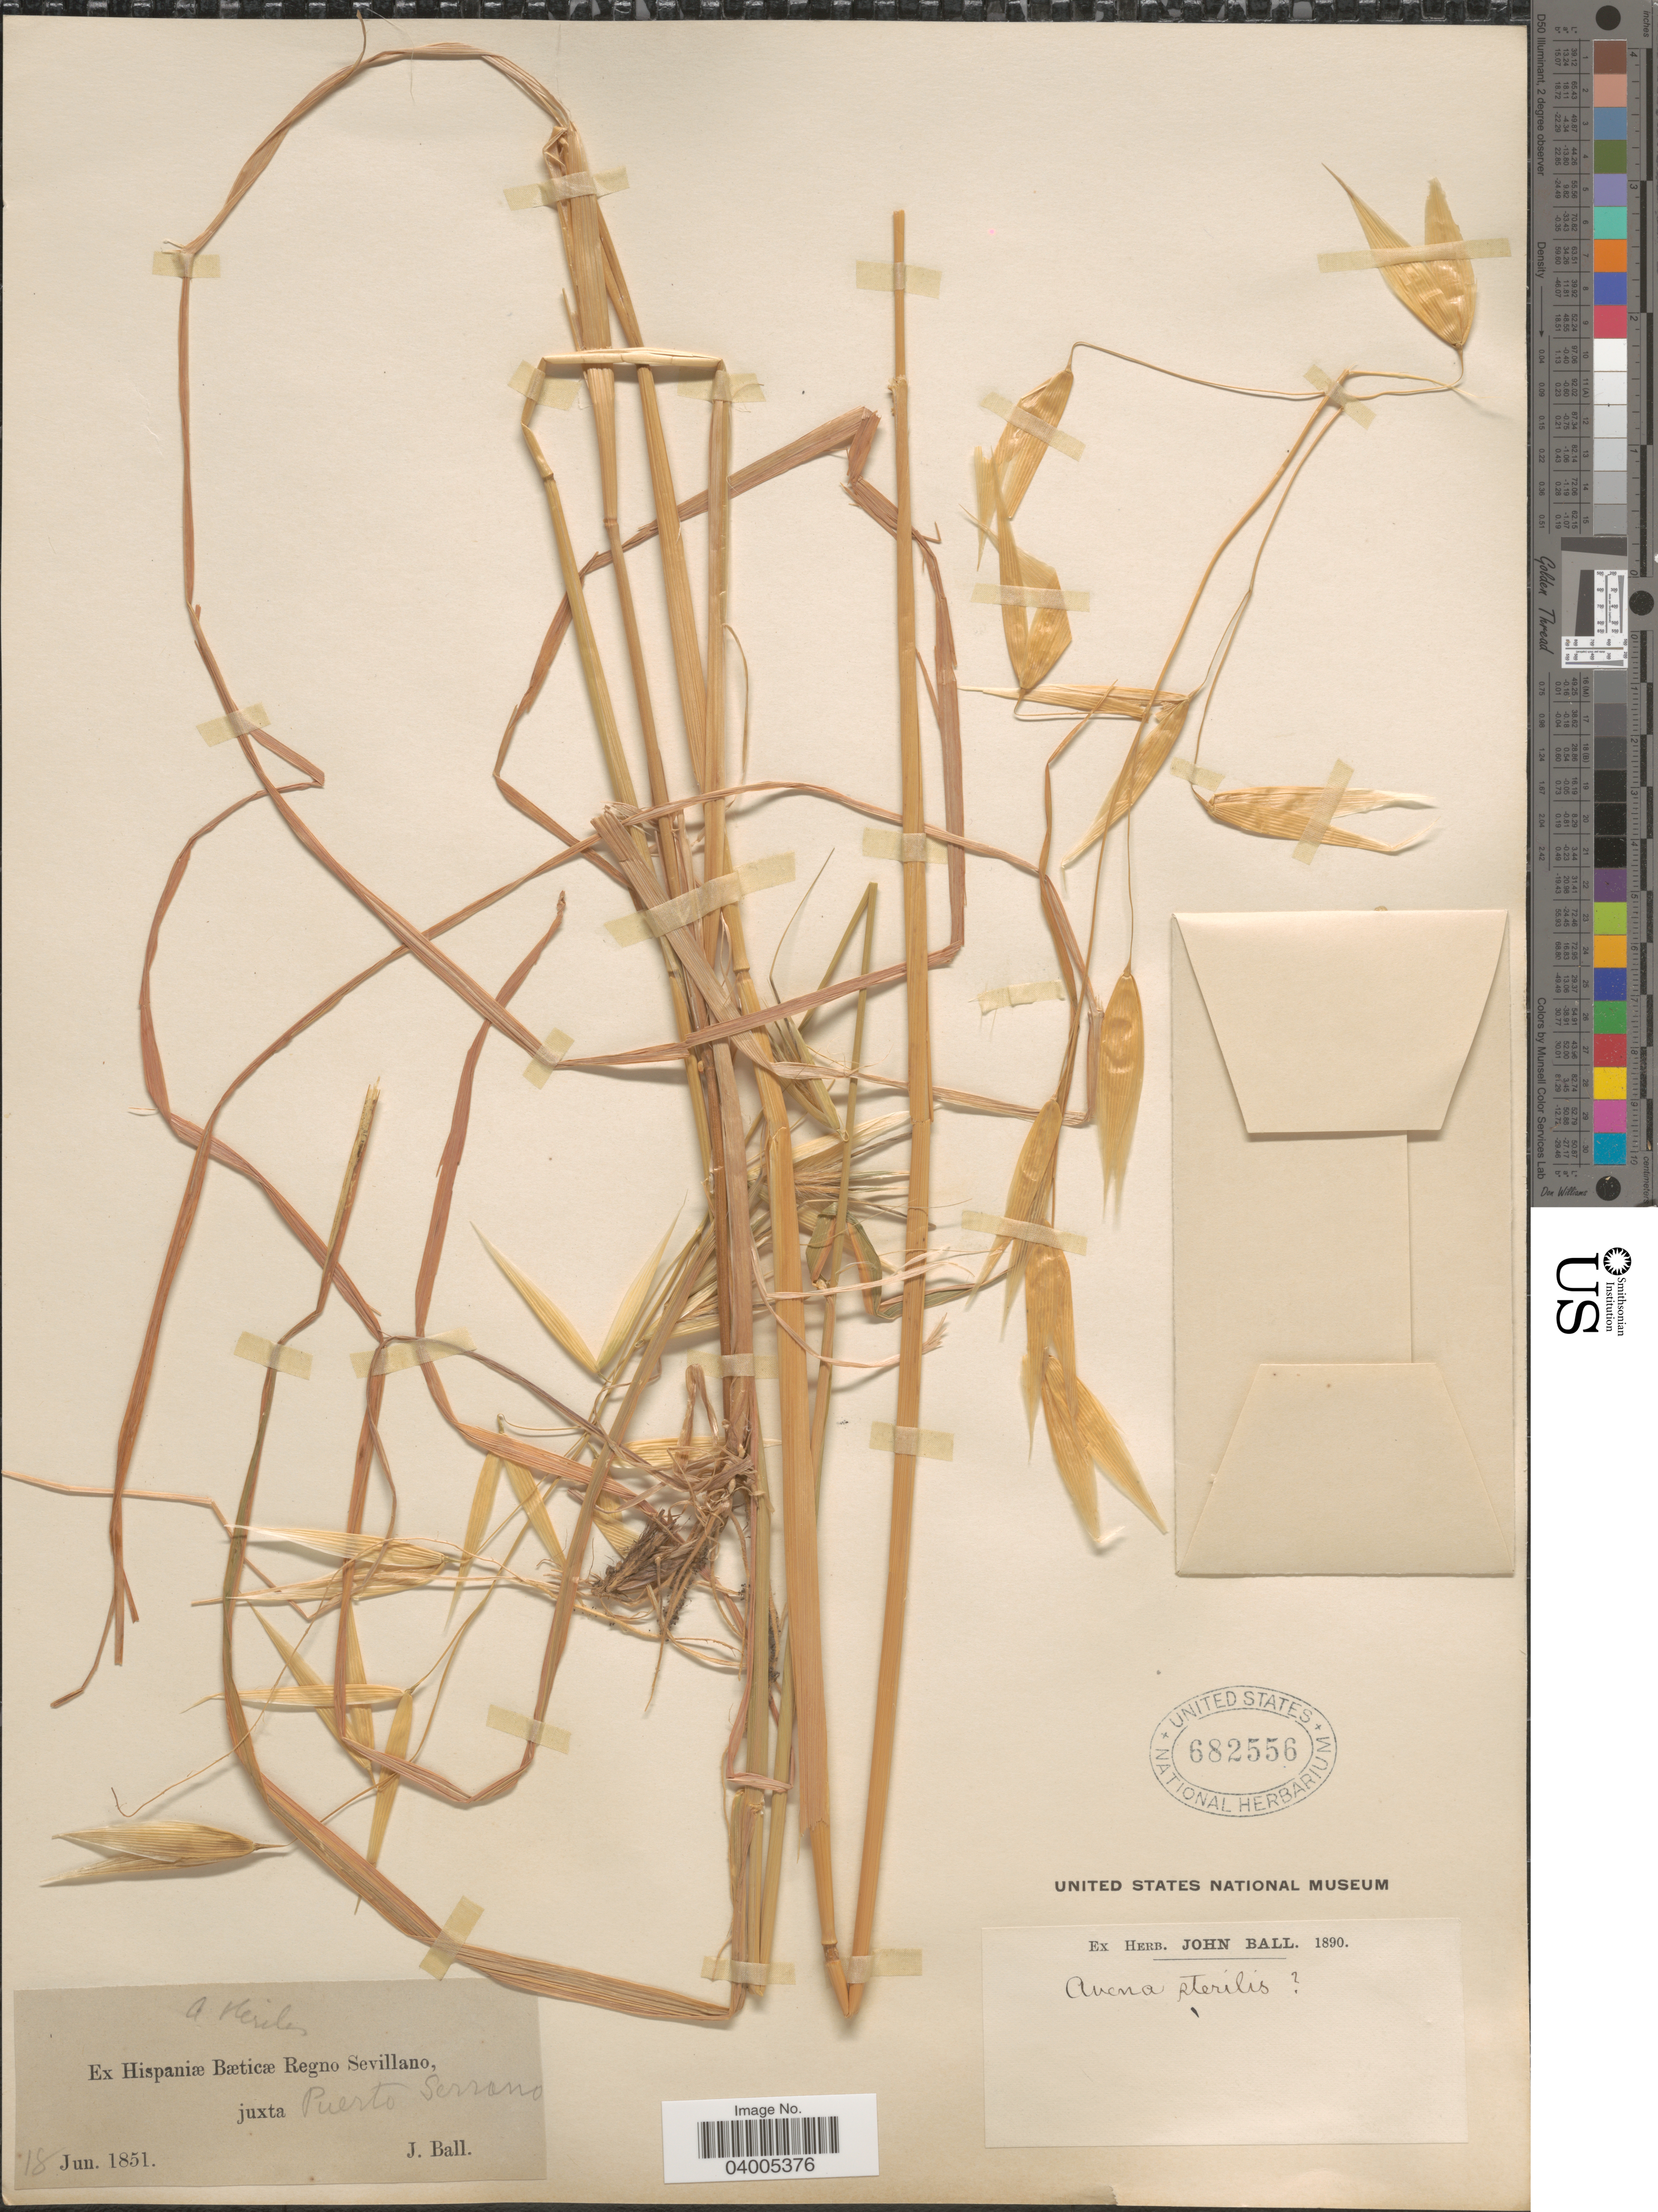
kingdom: Plantae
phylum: Tracheophyta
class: Liliopsida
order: Poales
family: Poaceae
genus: Avena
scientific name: Avena sterilis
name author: L.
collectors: J. Ball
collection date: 1851-06-18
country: Spain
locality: Ex Hispaniæ Bæticæ Regno Sevillano, juxta Puerto Serrano.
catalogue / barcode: US 682556